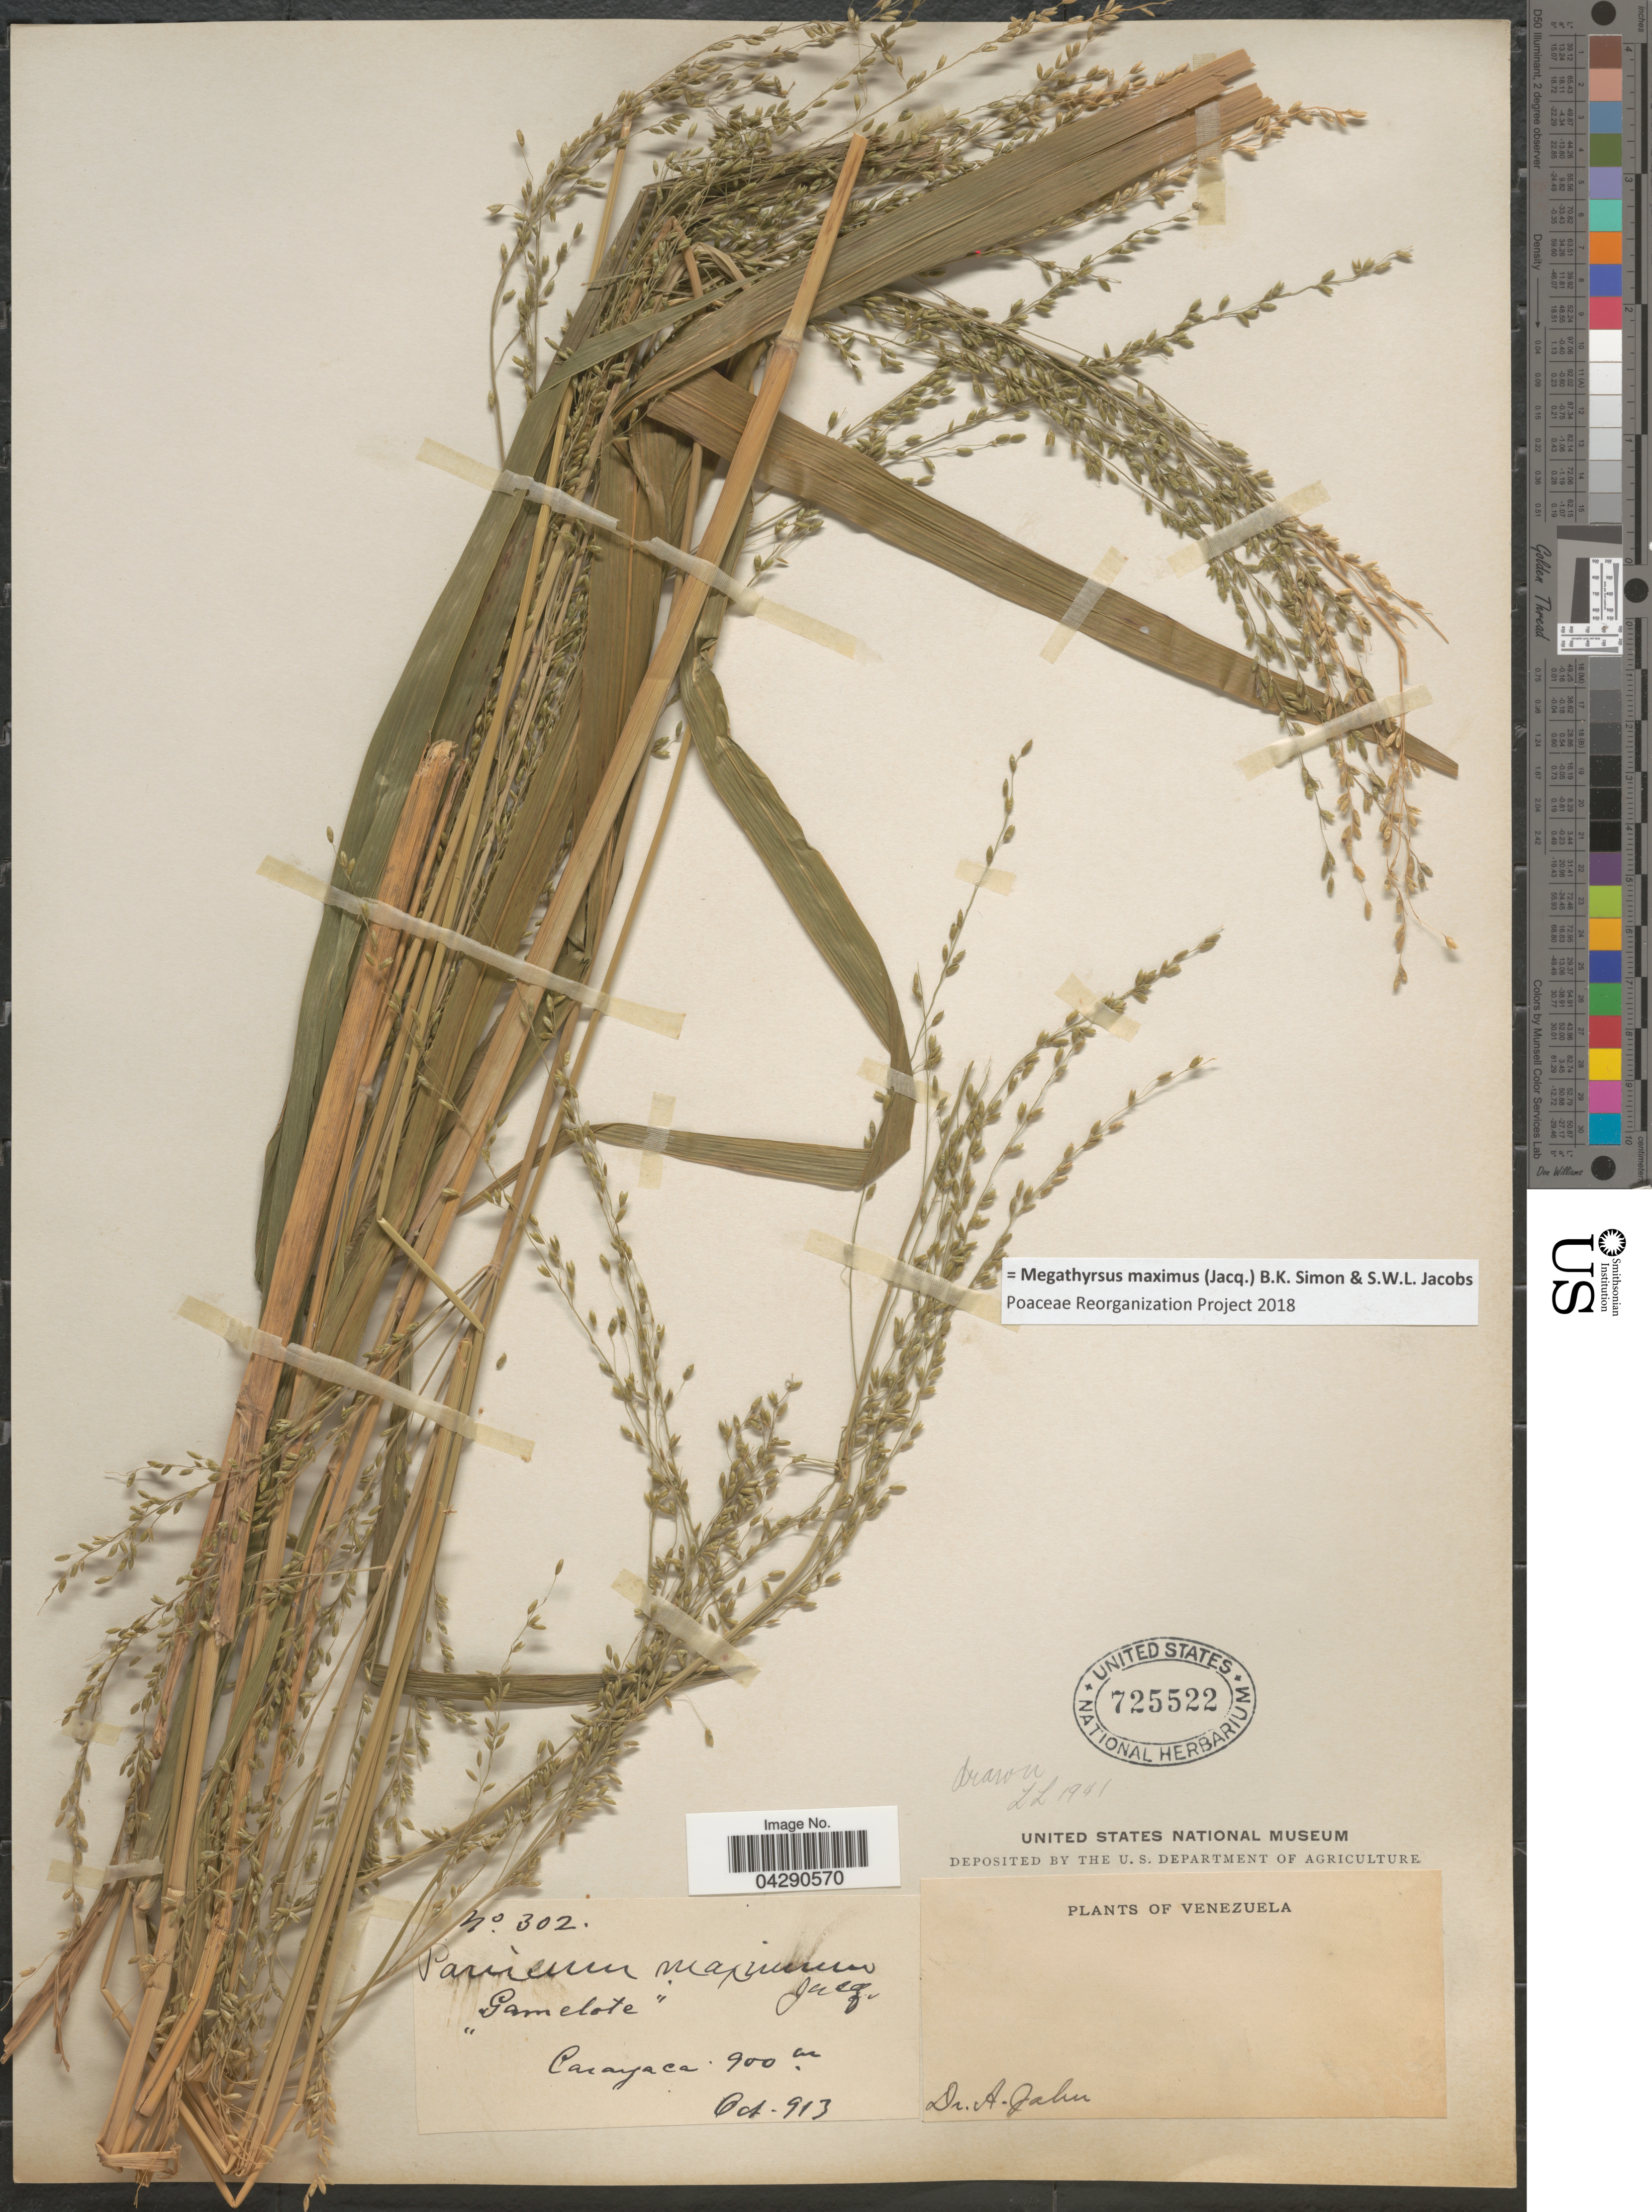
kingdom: Plantae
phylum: Tracheophyta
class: Liliopsida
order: Poales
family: Poaceae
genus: Megathyrsus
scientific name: Megathyrsus maximus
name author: (Jacq.) B.K. Simon & S.W.L. Jacobs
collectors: A. Jahn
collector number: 302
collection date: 1913-10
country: Venezuela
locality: Gamelote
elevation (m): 900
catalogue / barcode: US 725522